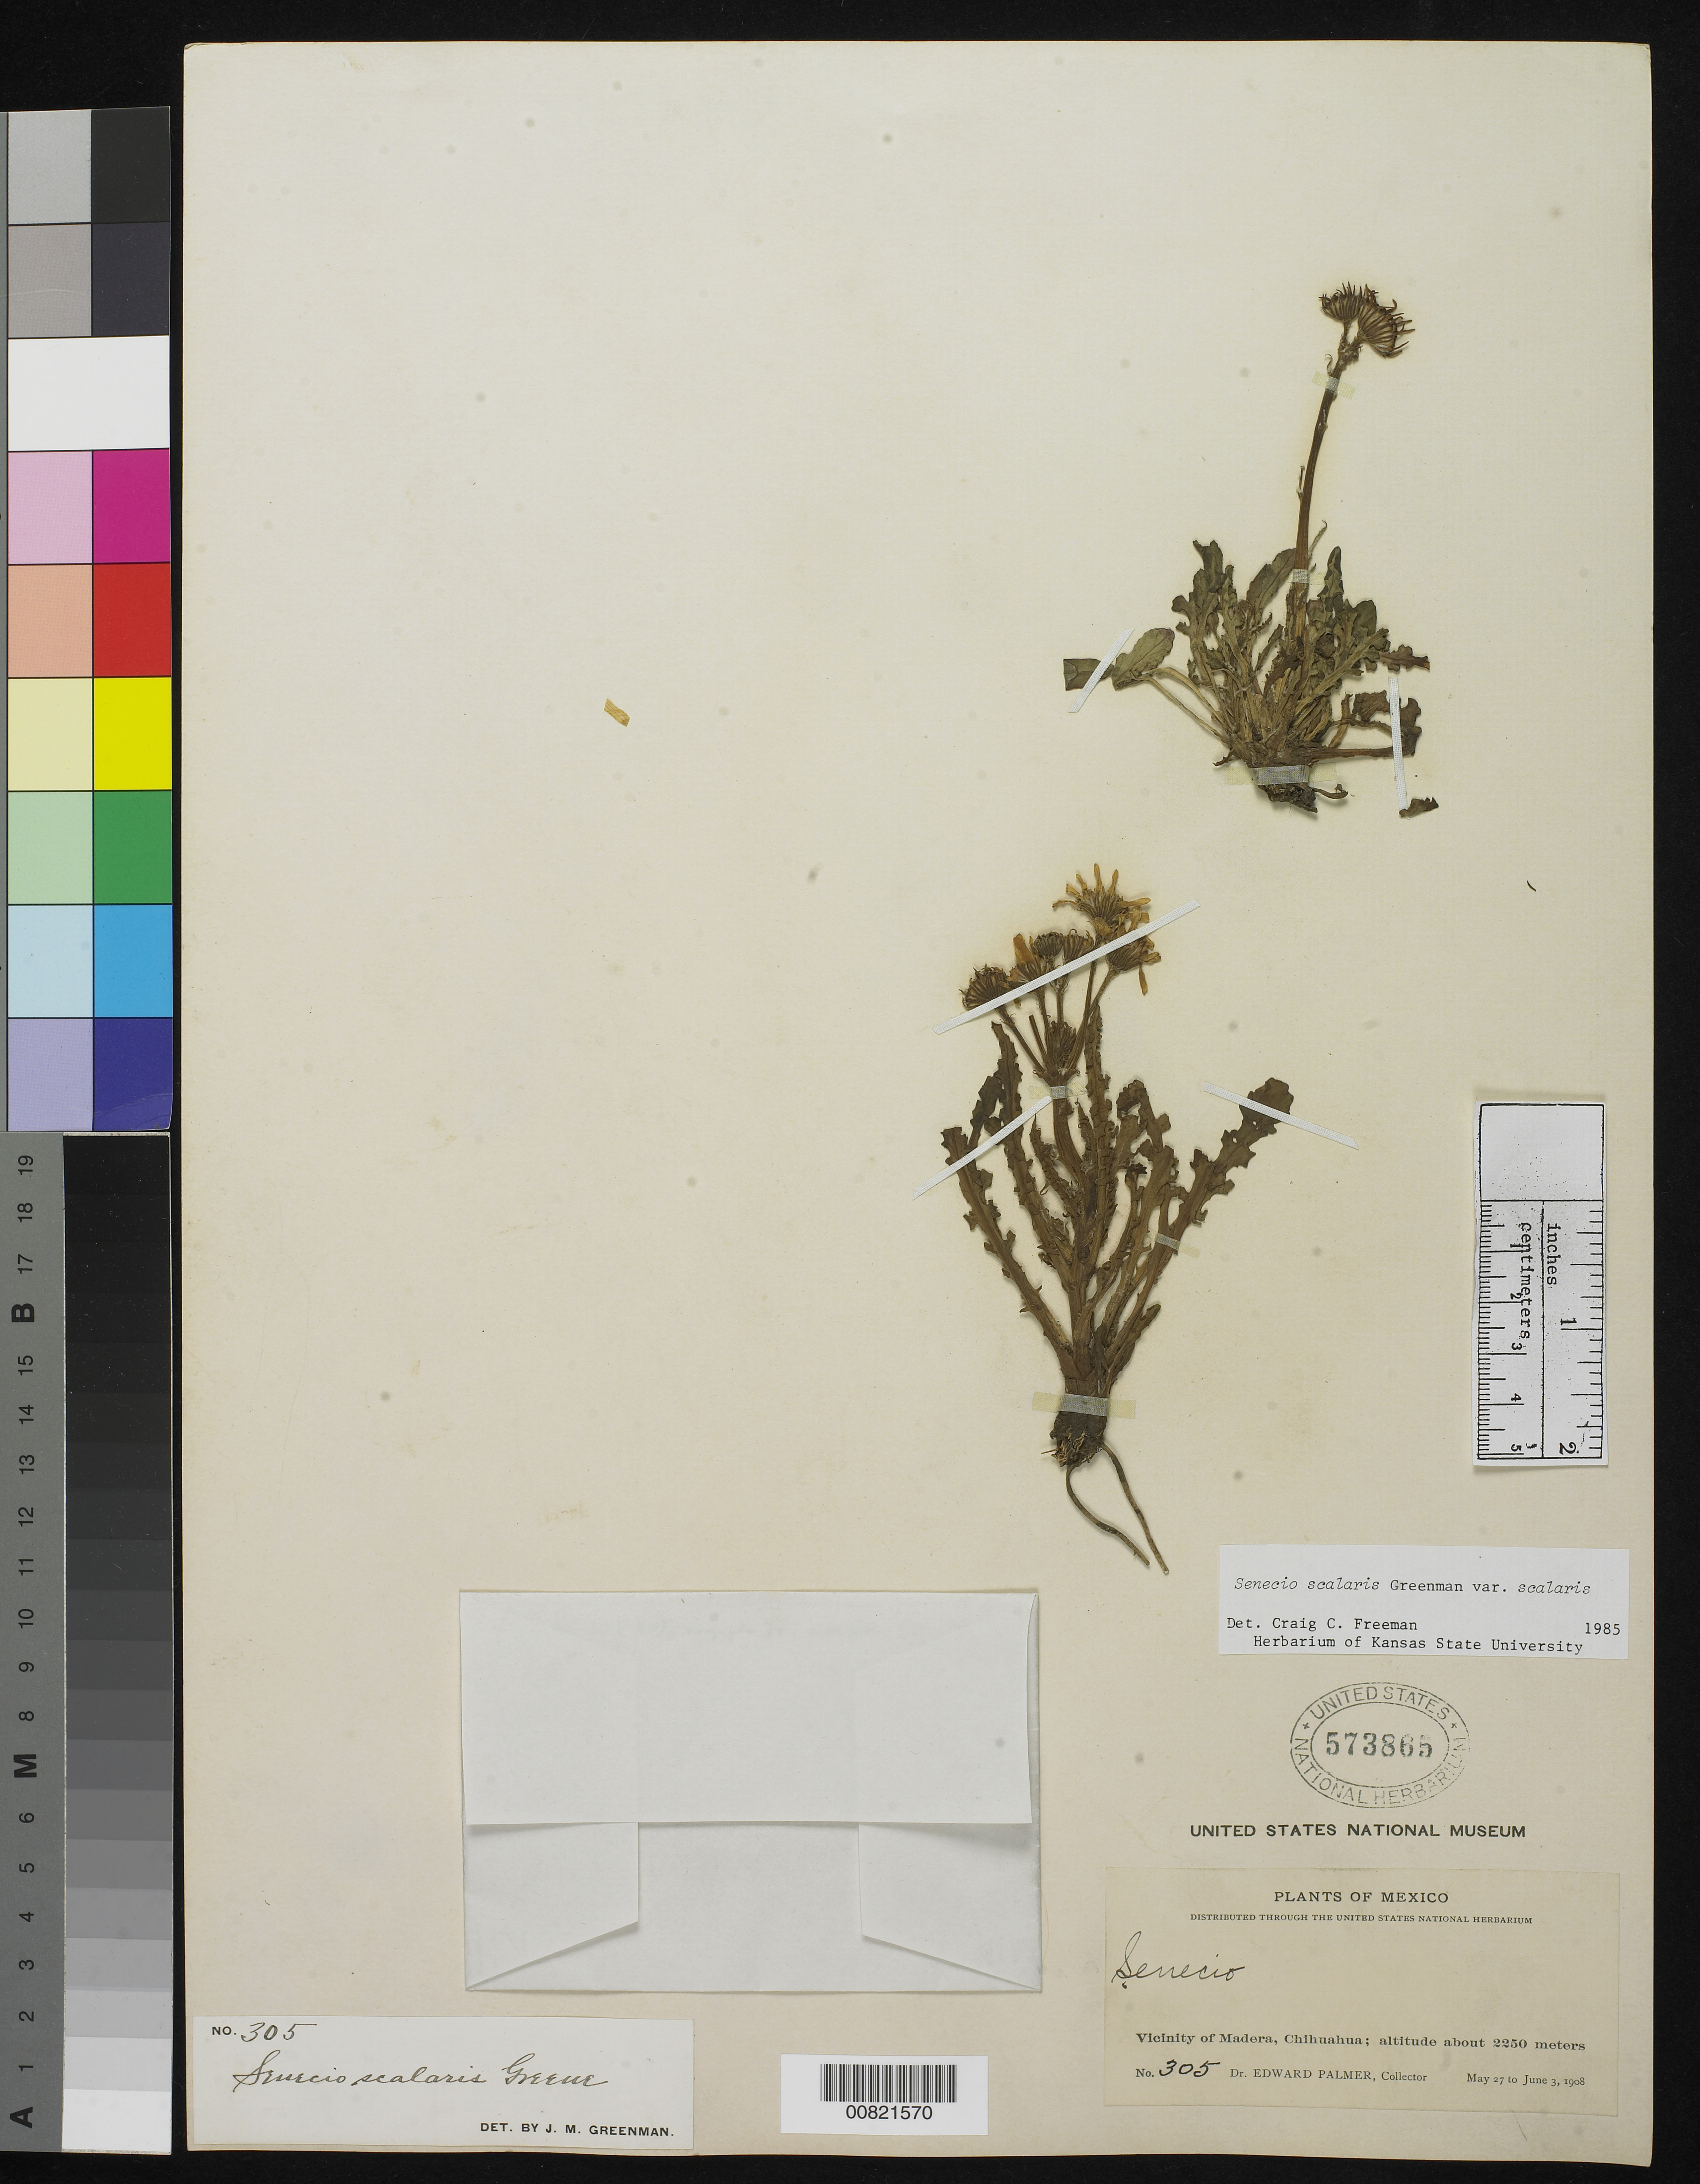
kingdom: Plantae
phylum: Tracheophyta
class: Magnoliopsida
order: Asterales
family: Asteraceae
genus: Packera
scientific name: Packera scalaris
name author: (Greene) C. Jeffrey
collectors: E. Palmer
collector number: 305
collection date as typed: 27 May 1908 to 03 Jun 1908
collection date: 1908-05-27/1908-06-03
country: Mexico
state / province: Chihuahua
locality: Vicinity of Madera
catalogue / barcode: US 573865